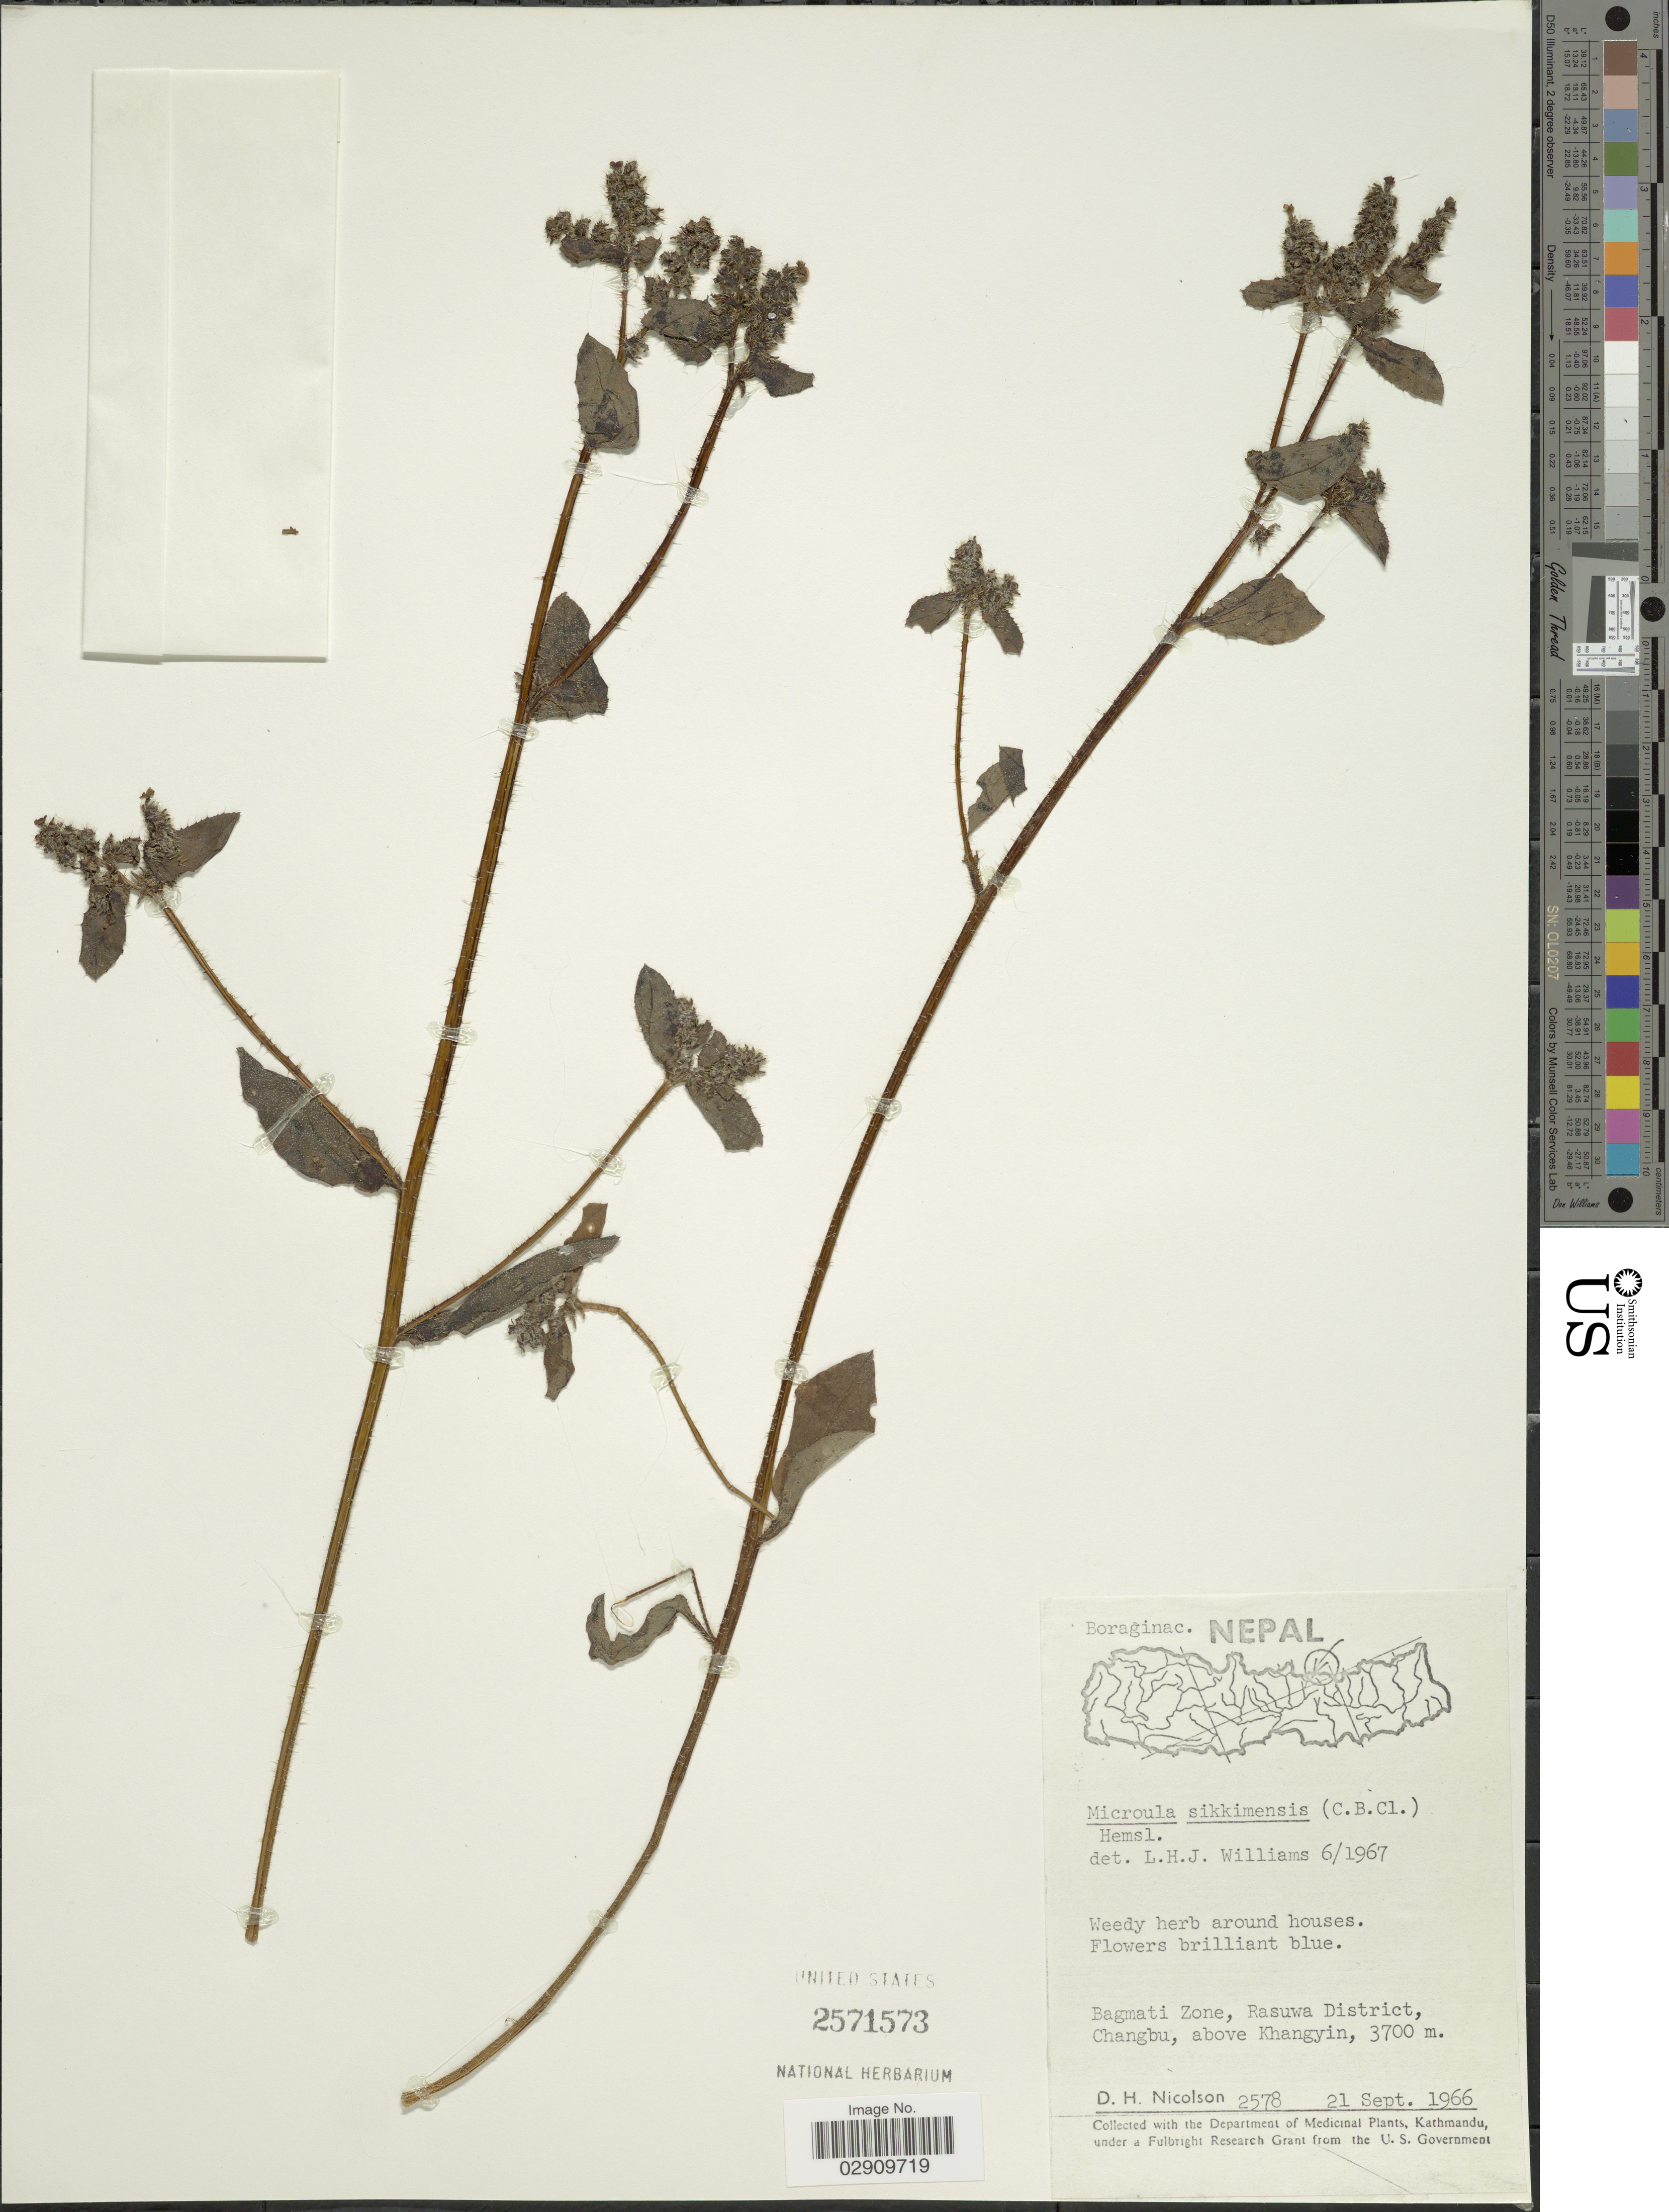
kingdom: Plantae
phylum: Tracheophyta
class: Magnoliopsida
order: Boraginales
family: Boraginaceae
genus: Microula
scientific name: Microula sikkimensis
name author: (C.B. Clarke) Hemsl.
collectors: D. H. Nicolson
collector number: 2578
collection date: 1966-09-21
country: Nepal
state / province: Bagmati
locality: Bagmati Zone, Rasuwa District, Changbu, above Khangyin.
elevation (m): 3700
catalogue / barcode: US 2571573